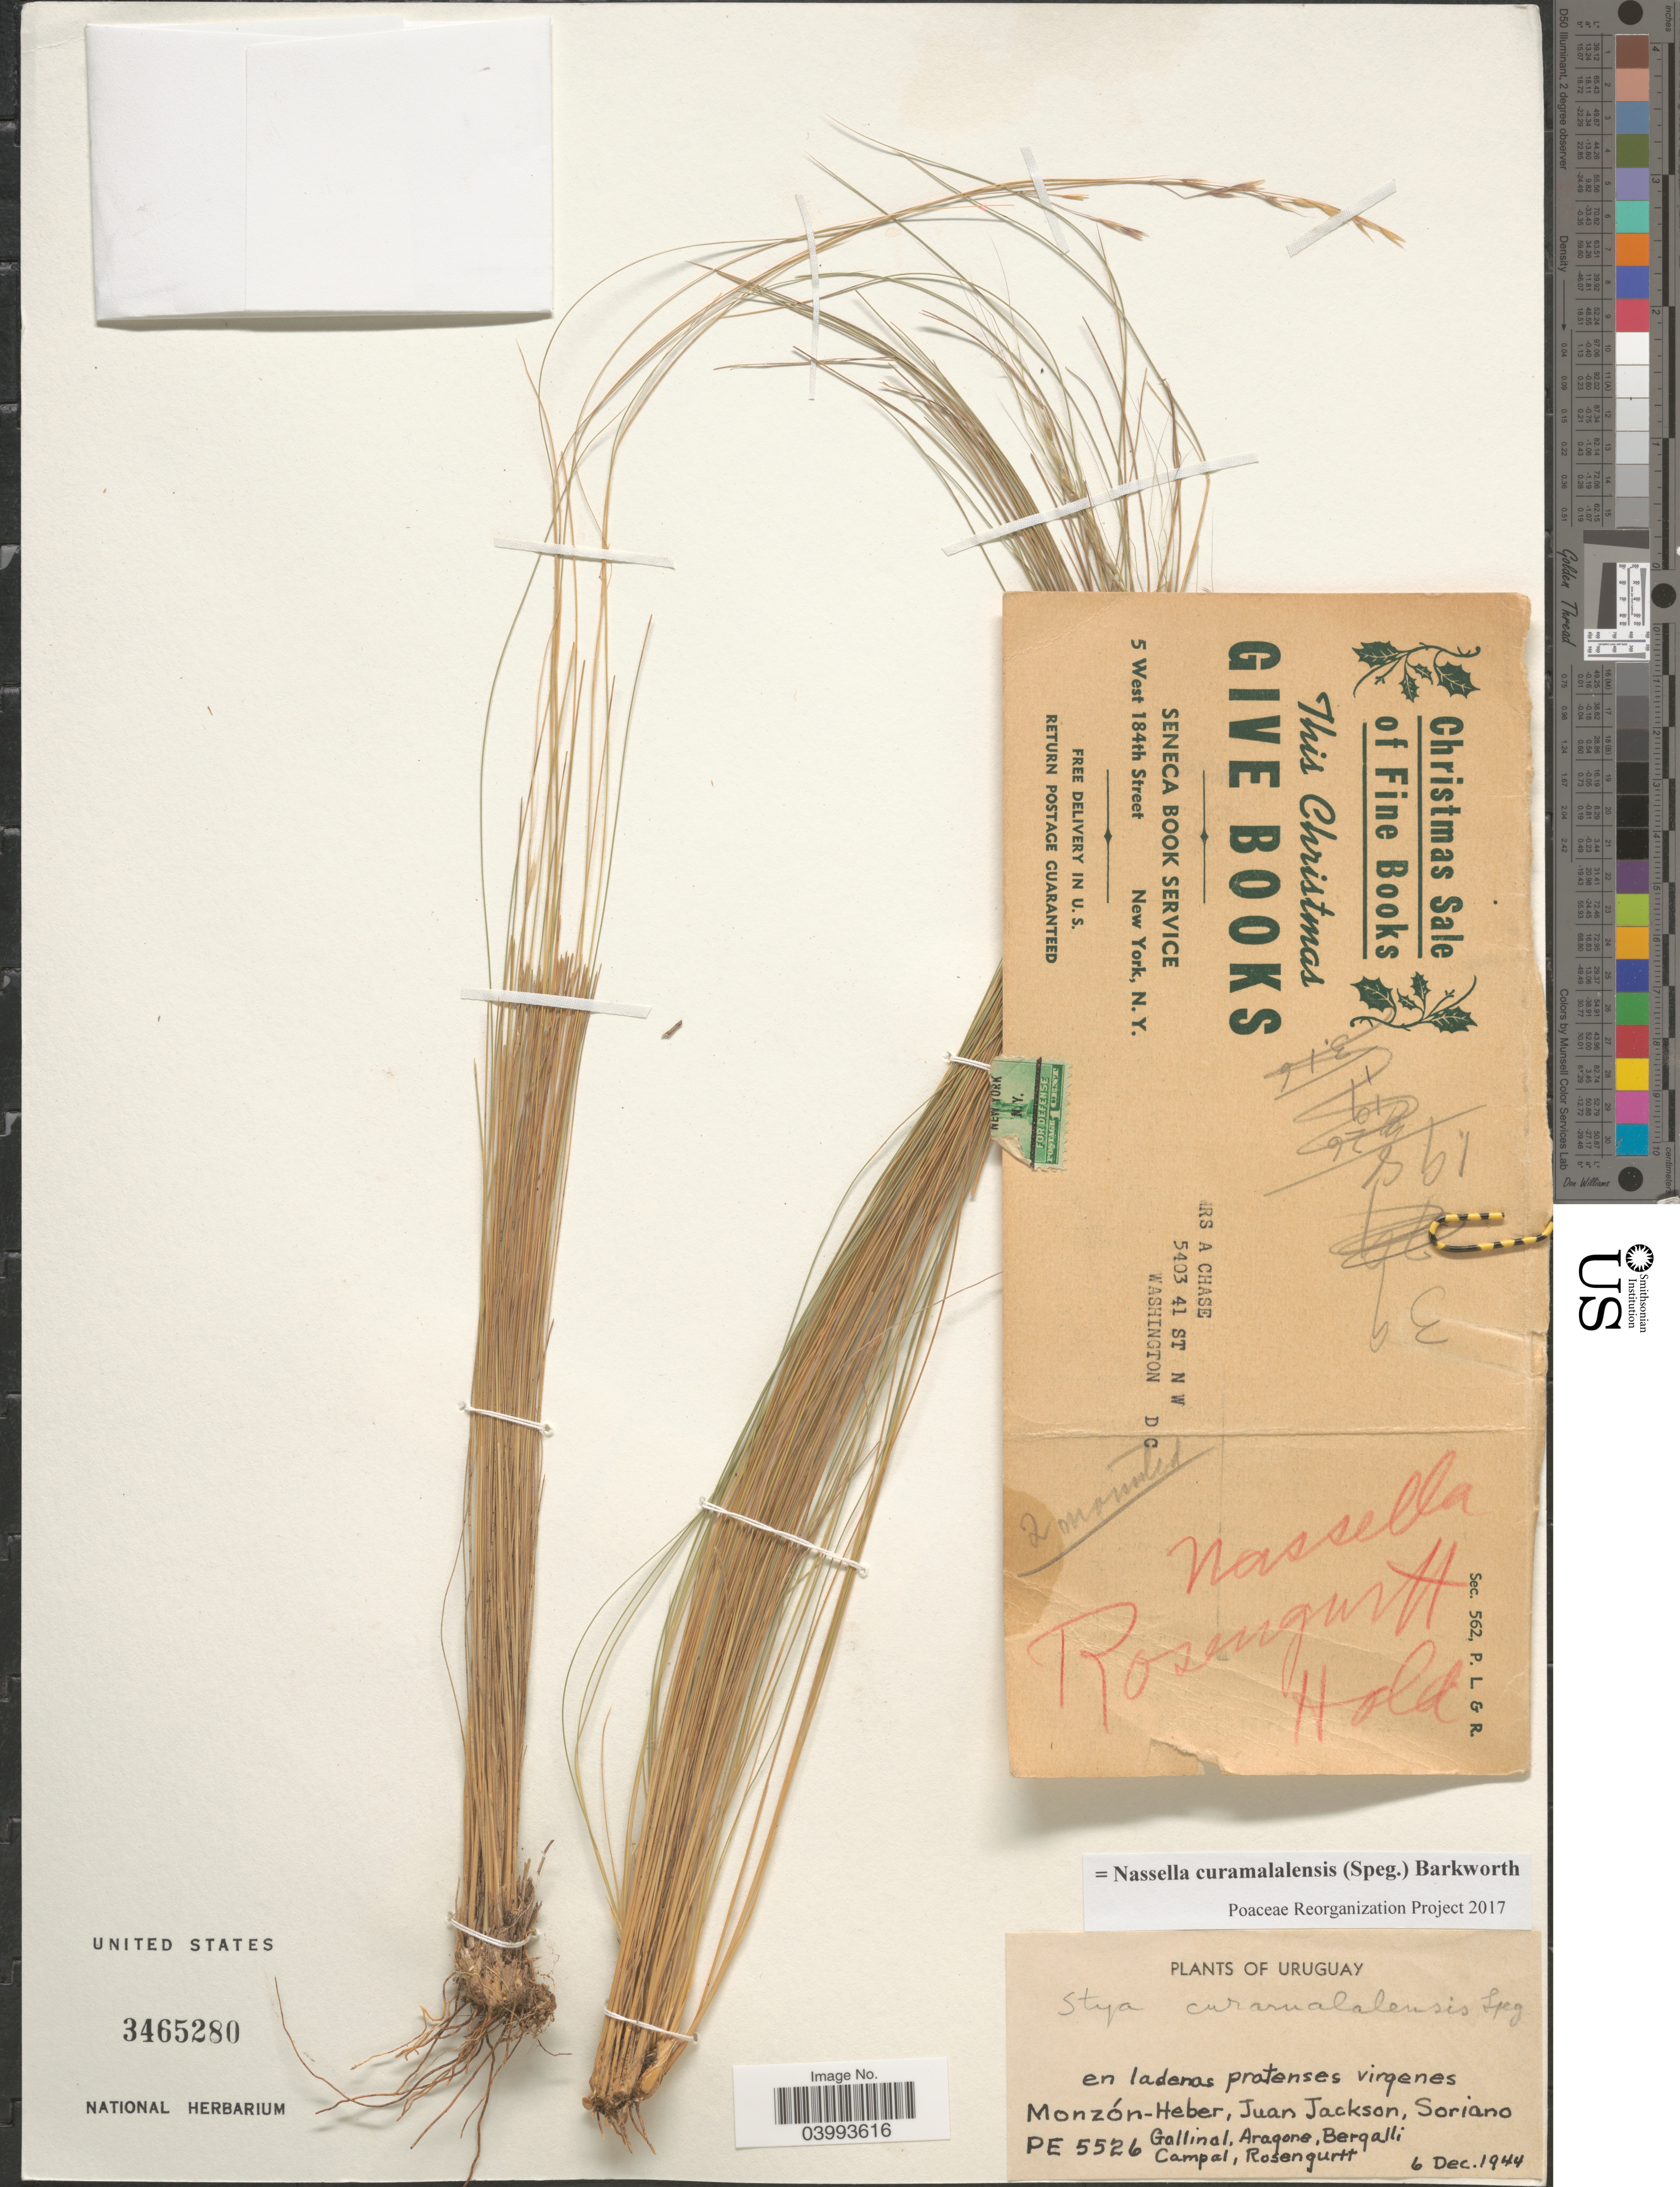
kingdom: Plantae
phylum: Tracheophyta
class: Liliopsida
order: Poales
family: Poaceae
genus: Nassella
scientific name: Nassella curamalalensis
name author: (Speg.) Barkworth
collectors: -. Gallinal, -- Aragone, -- Bergalli, -- Campal & Rosengurtt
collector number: PE5526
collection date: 1944-12-06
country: Uruguay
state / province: Soriano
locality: Monzón - Heber, Juan Jackson.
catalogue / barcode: US 3465280